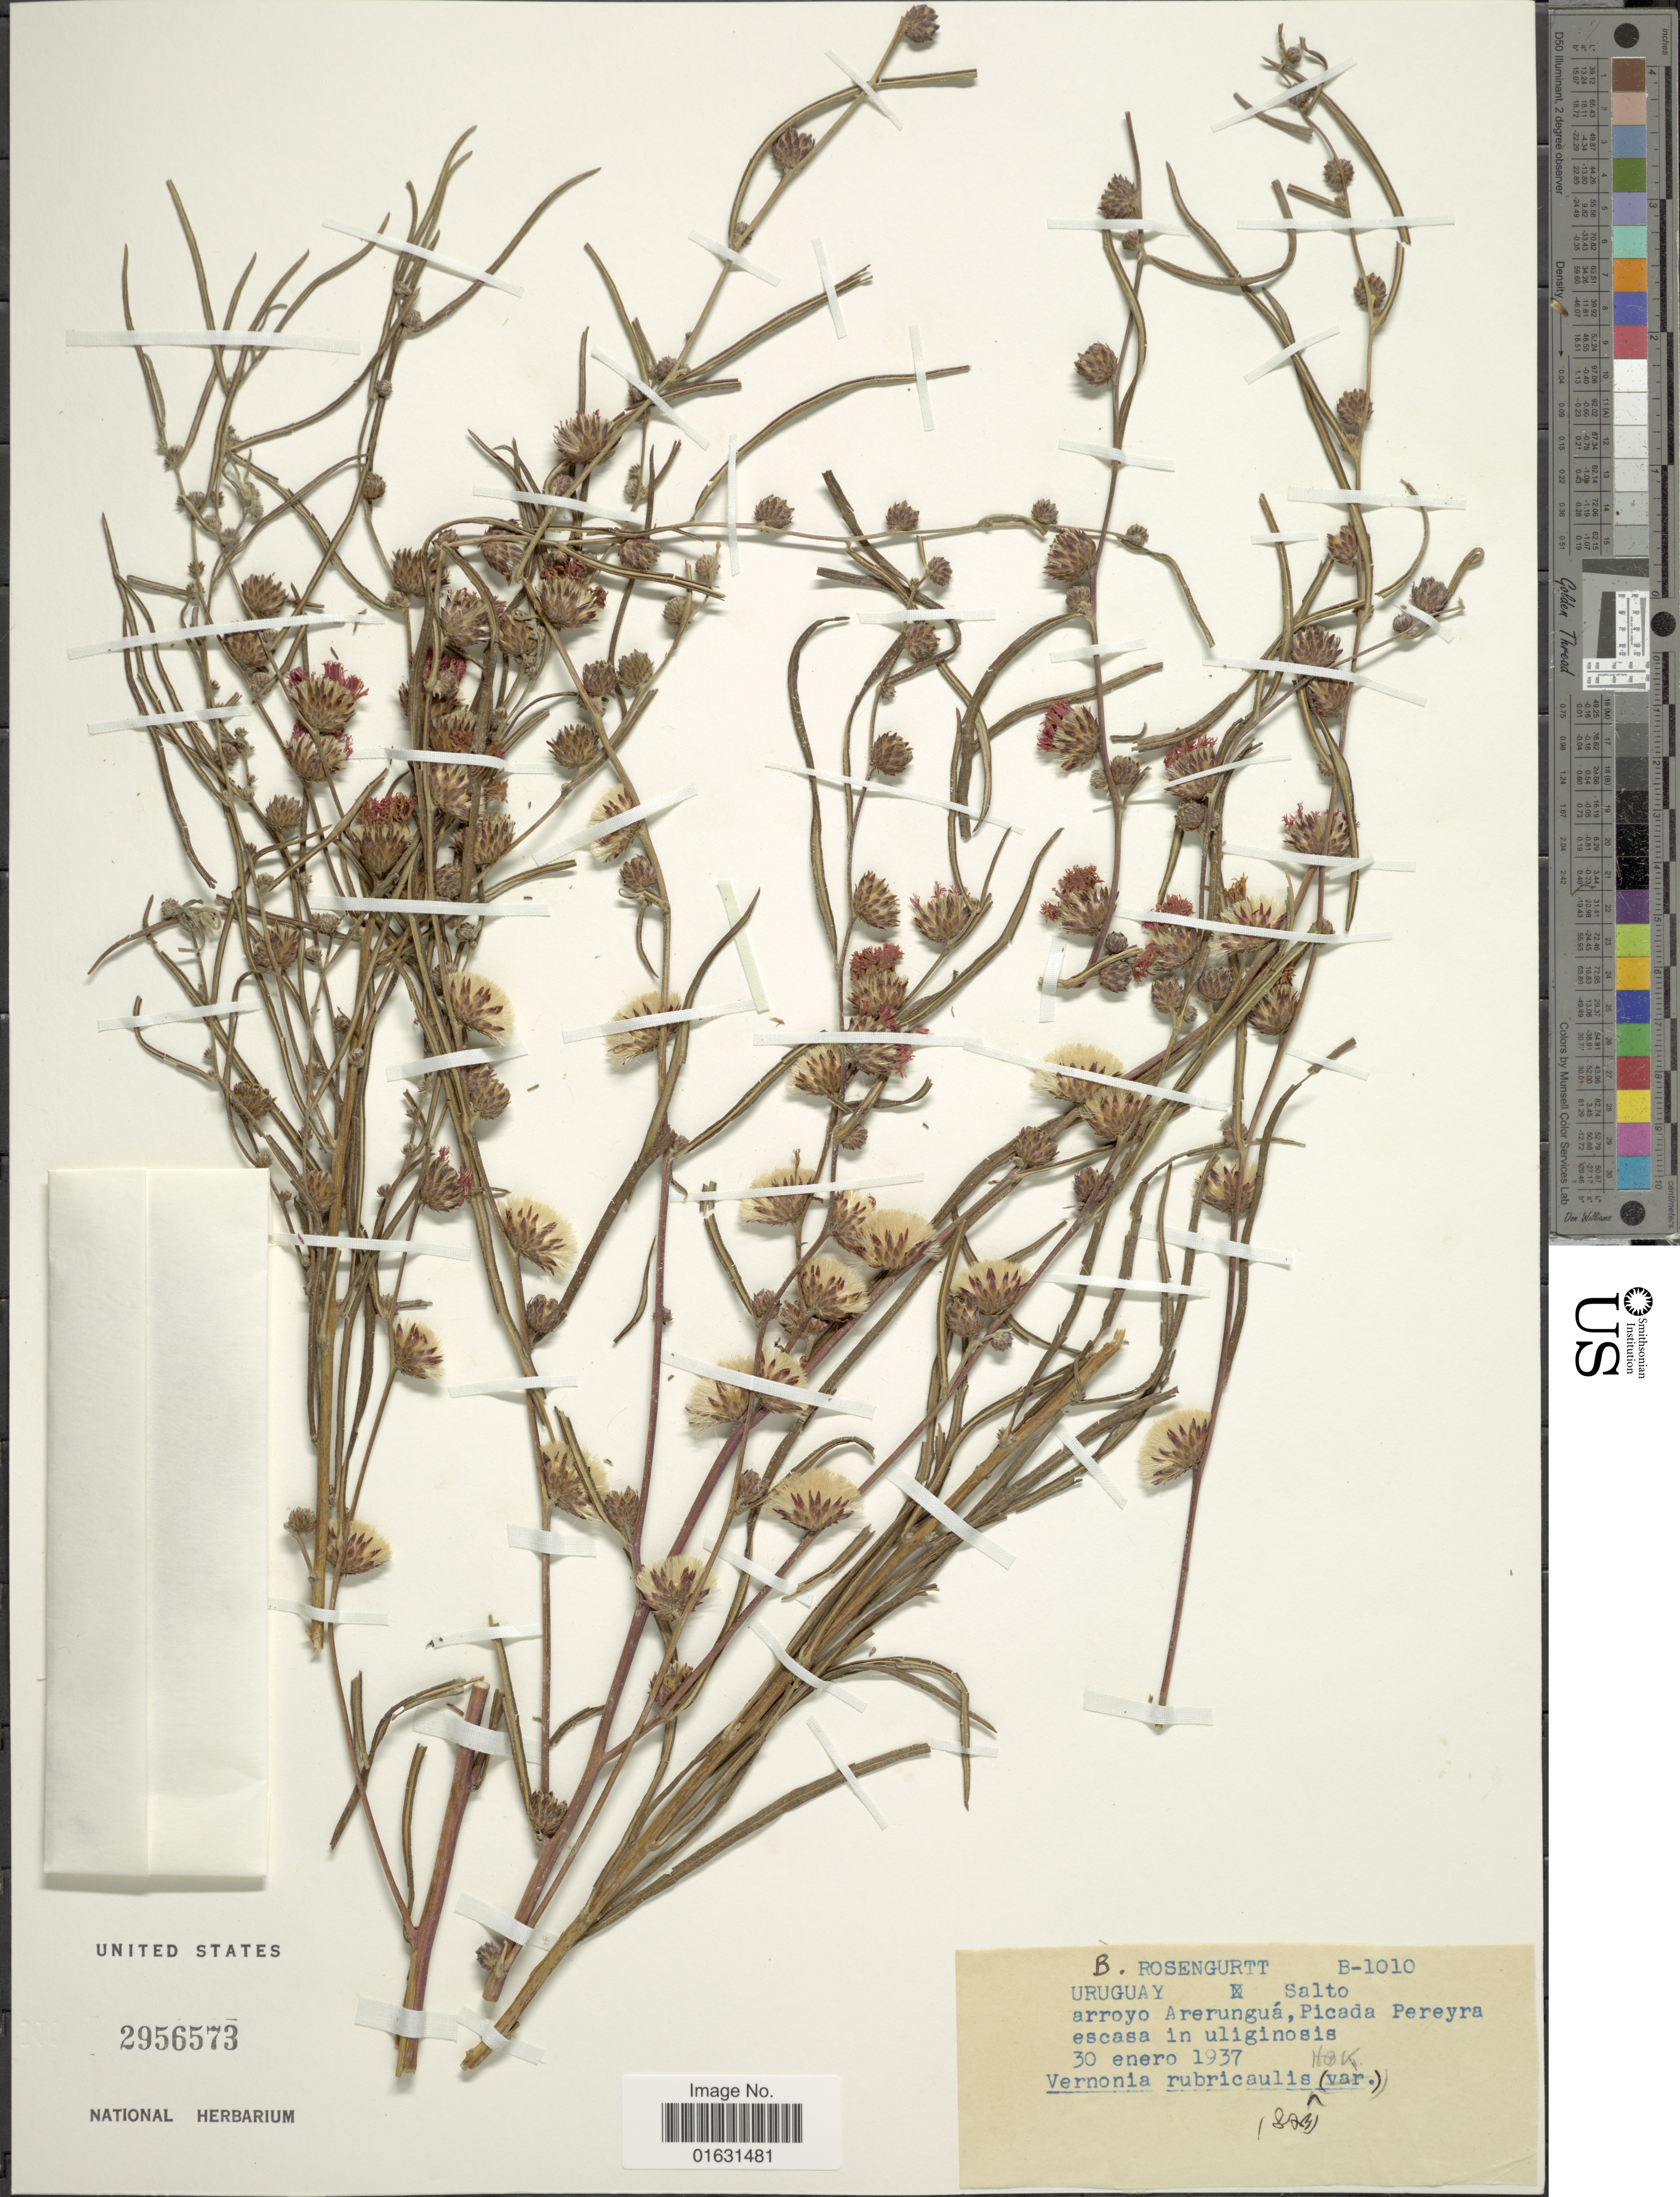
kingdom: Plantae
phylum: Tracheophyta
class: Magnoliopsida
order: Asterales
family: Asteraceae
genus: Lessingianthus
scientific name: Lessingianthus rubricaulis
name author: (Humb. & Bonpl.) H. Rob.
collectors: B. Rosengurtt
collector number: B-1010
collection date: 1937-01-30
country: Uruguay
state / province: Salto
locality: Arroyo Arerungua, Picada Pereyra, escasa in Uliginosis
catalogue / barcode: US 2956573